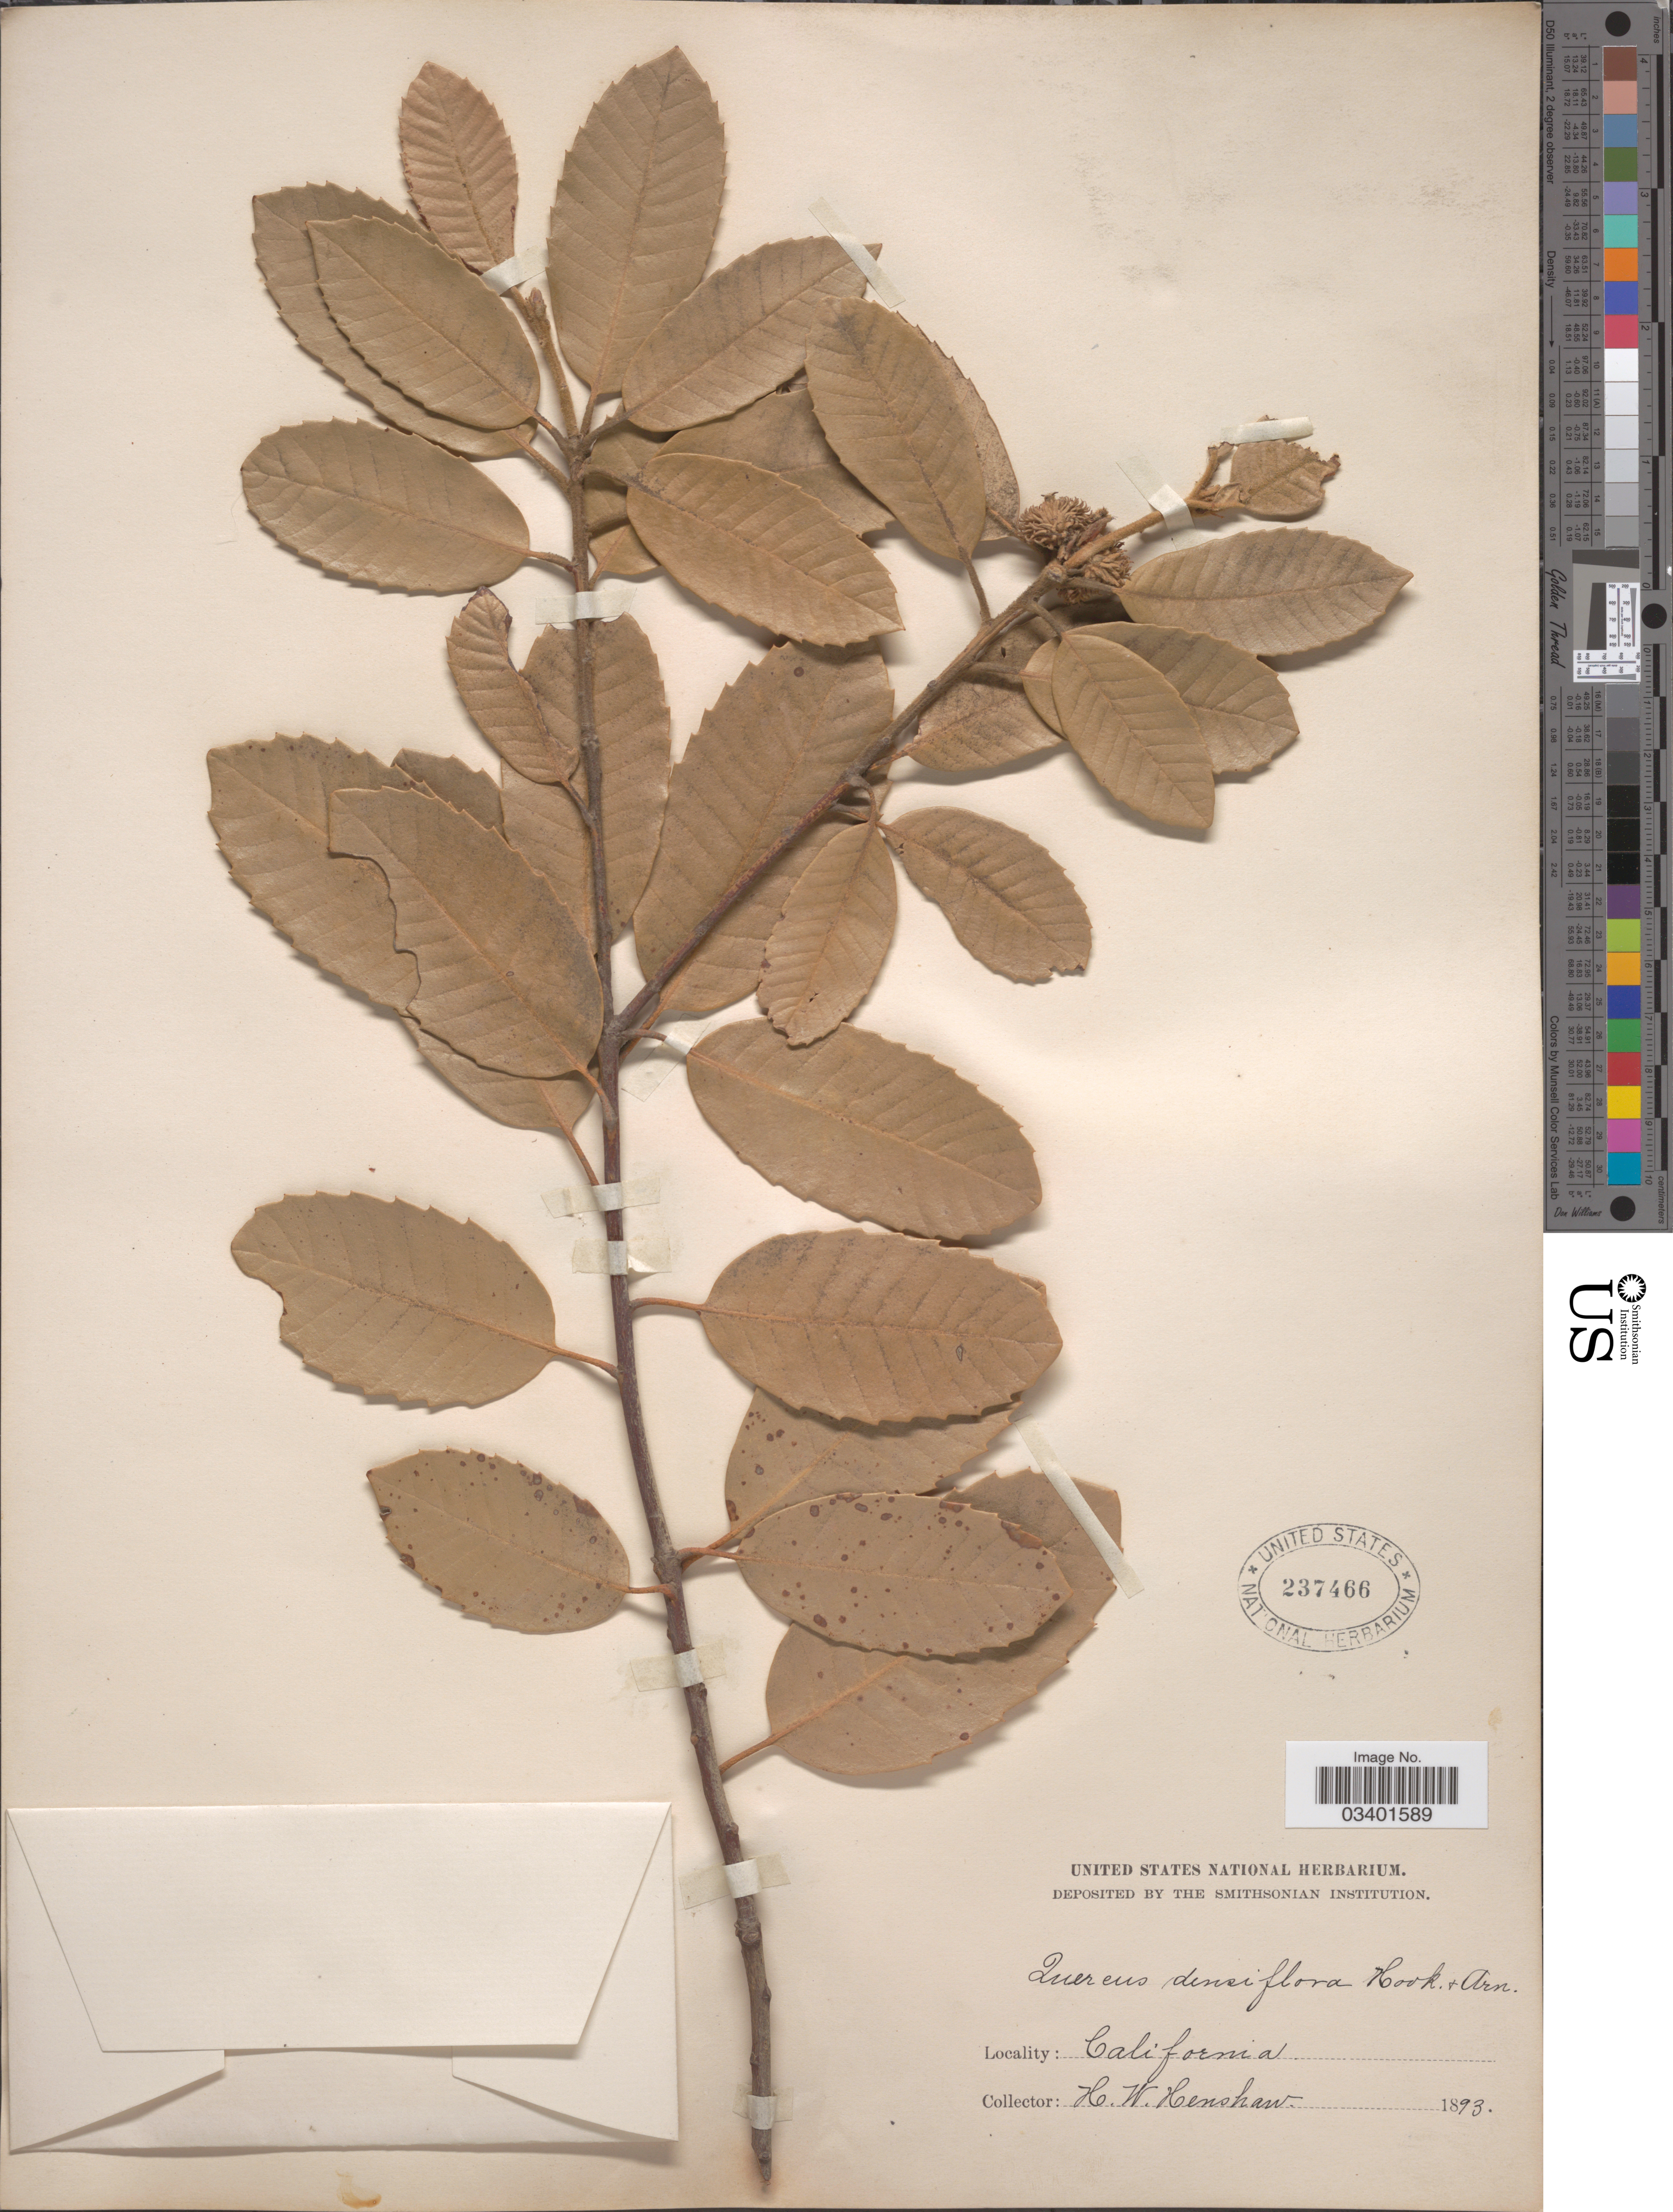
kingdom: Plantae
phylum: Tracheophyta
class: Magnoliopsida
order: Fagales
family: Fagaceae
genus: Notholithocarpus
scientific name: Notholithocarpus densiflorus var. densiflorus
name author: (Hook. & Arn.) P. S. Manos et al.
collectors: H. Henshaw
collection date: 1893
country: United States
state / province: California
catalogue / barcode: US 237466